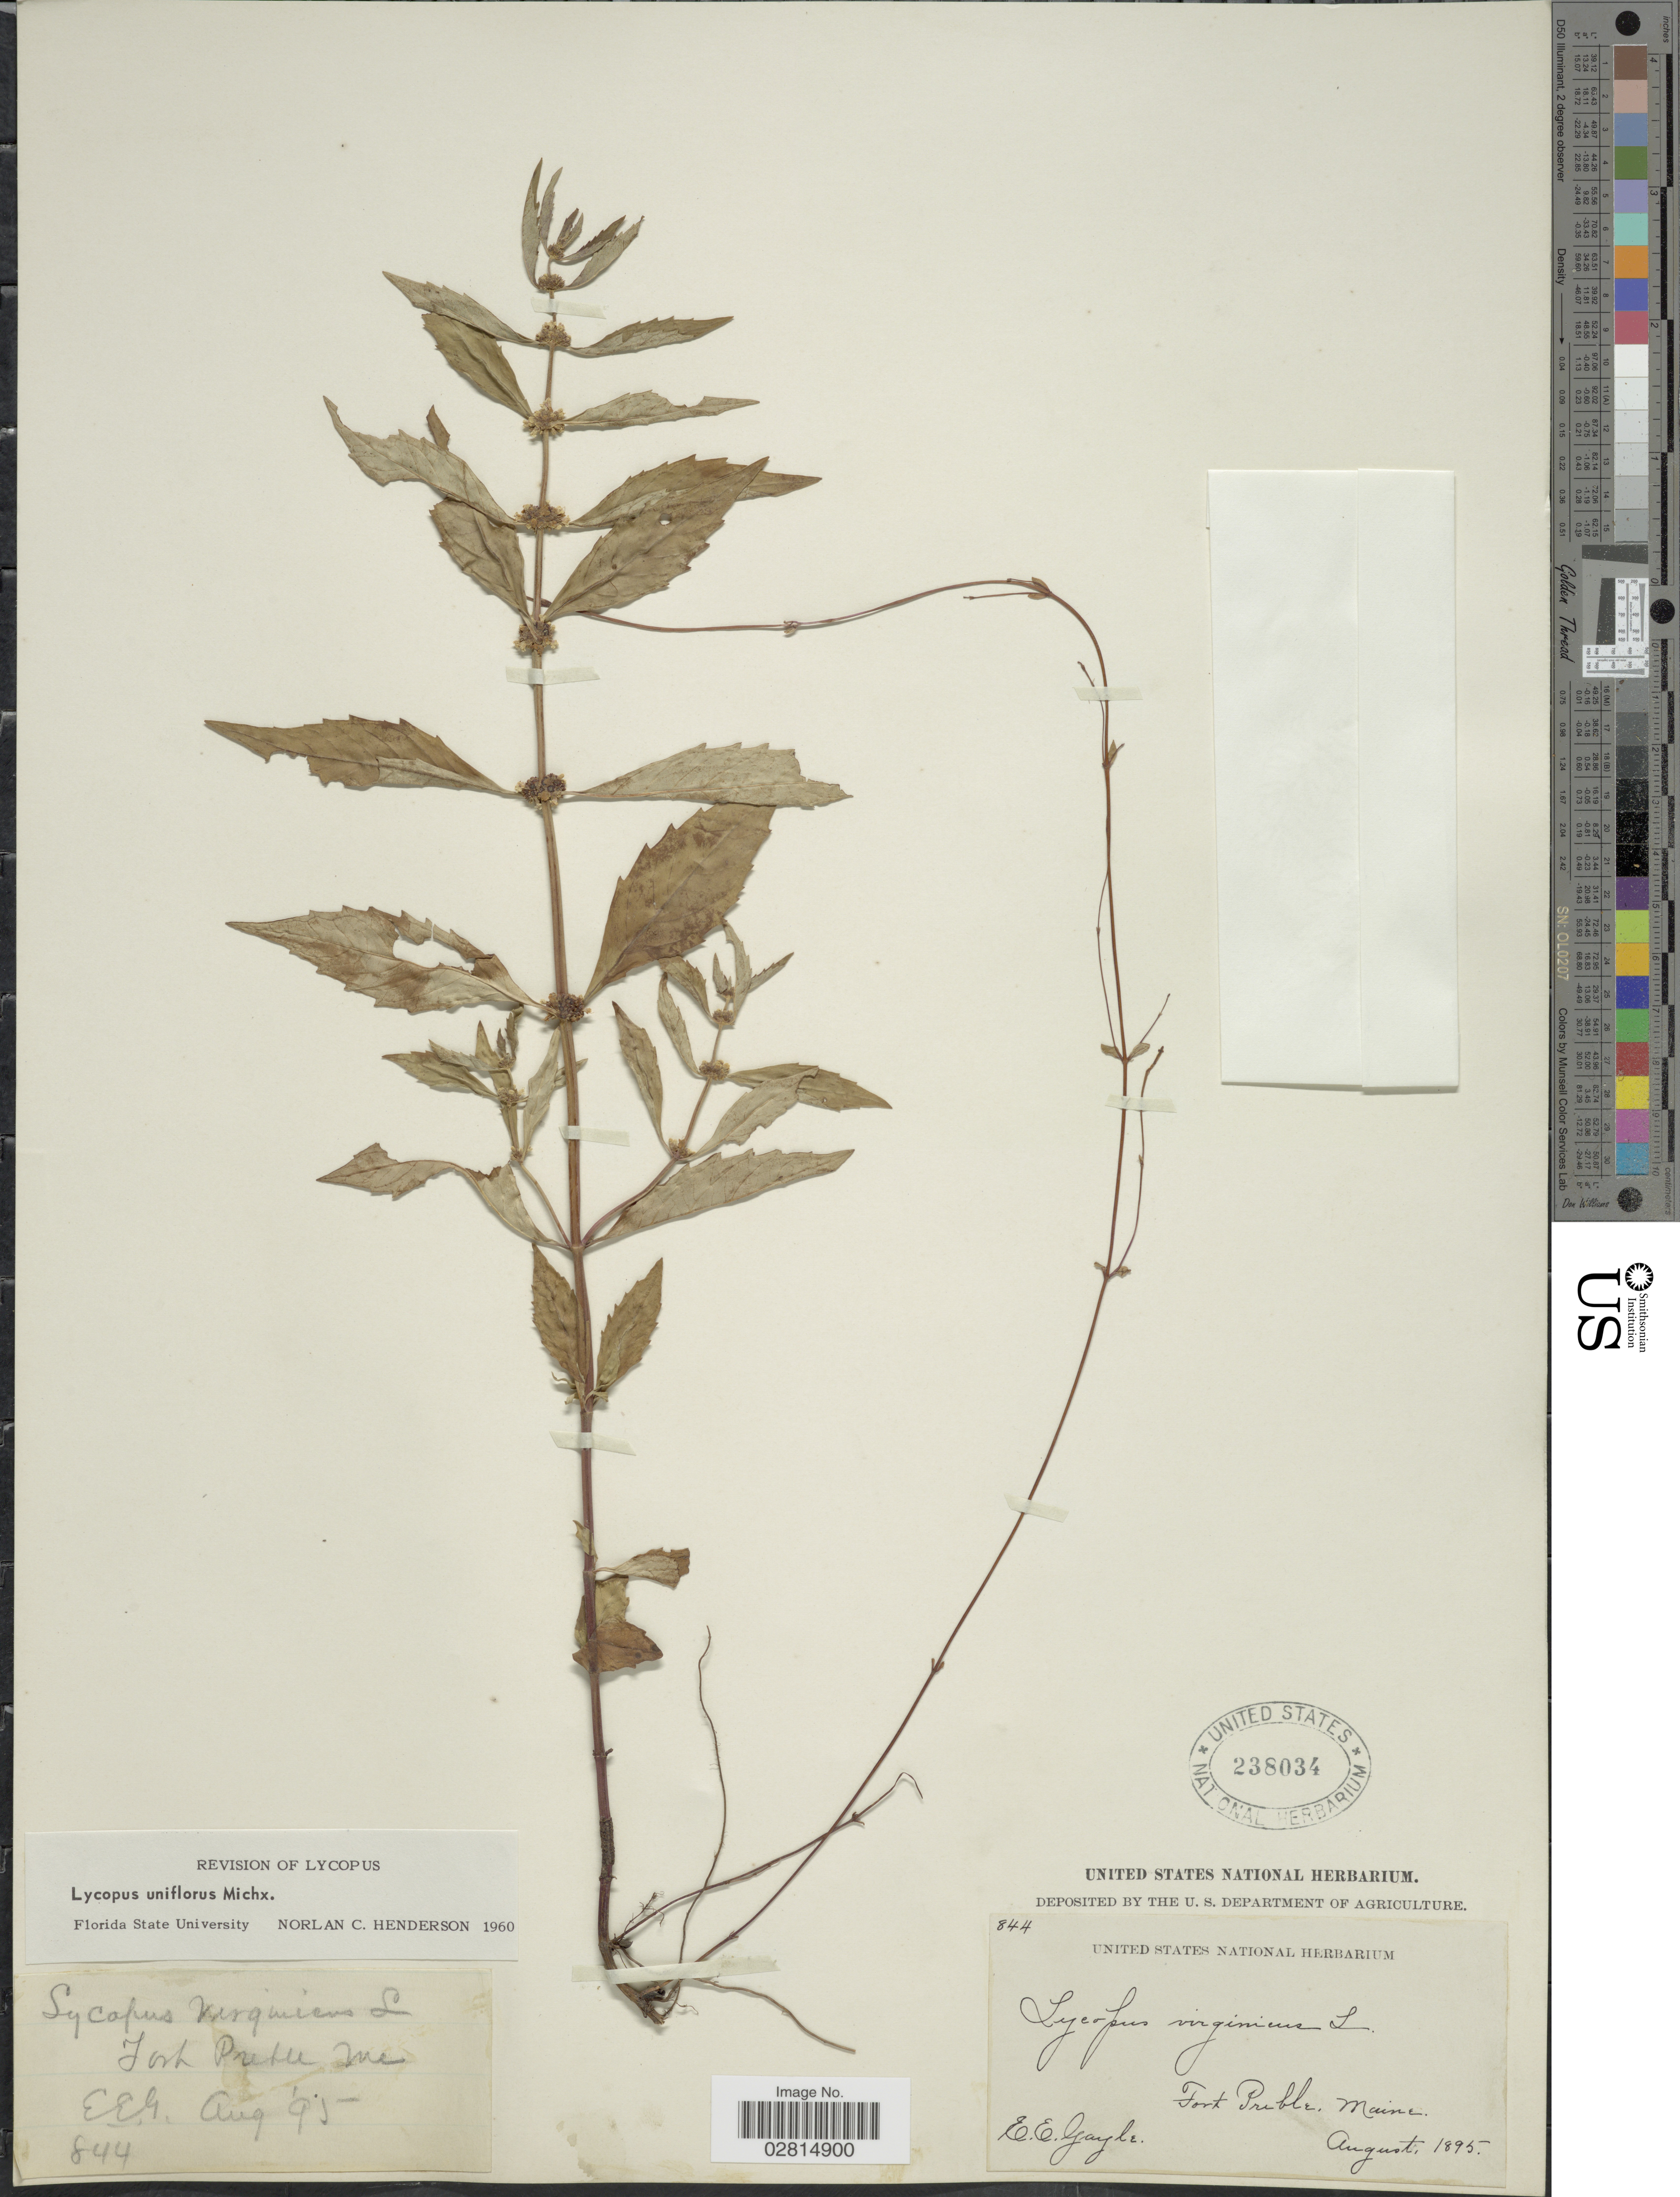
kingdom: Plantae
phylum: Tracheophyta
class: Magnoliopsida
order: Lamiales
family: Lamiaceae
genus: Lycopus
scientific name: Lycopus uniflorus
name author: Michx.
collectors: E. Gayle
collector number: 844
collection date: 1895-08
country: United States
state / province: Maine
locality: Fort Preble, Me.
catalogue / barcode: US 238034